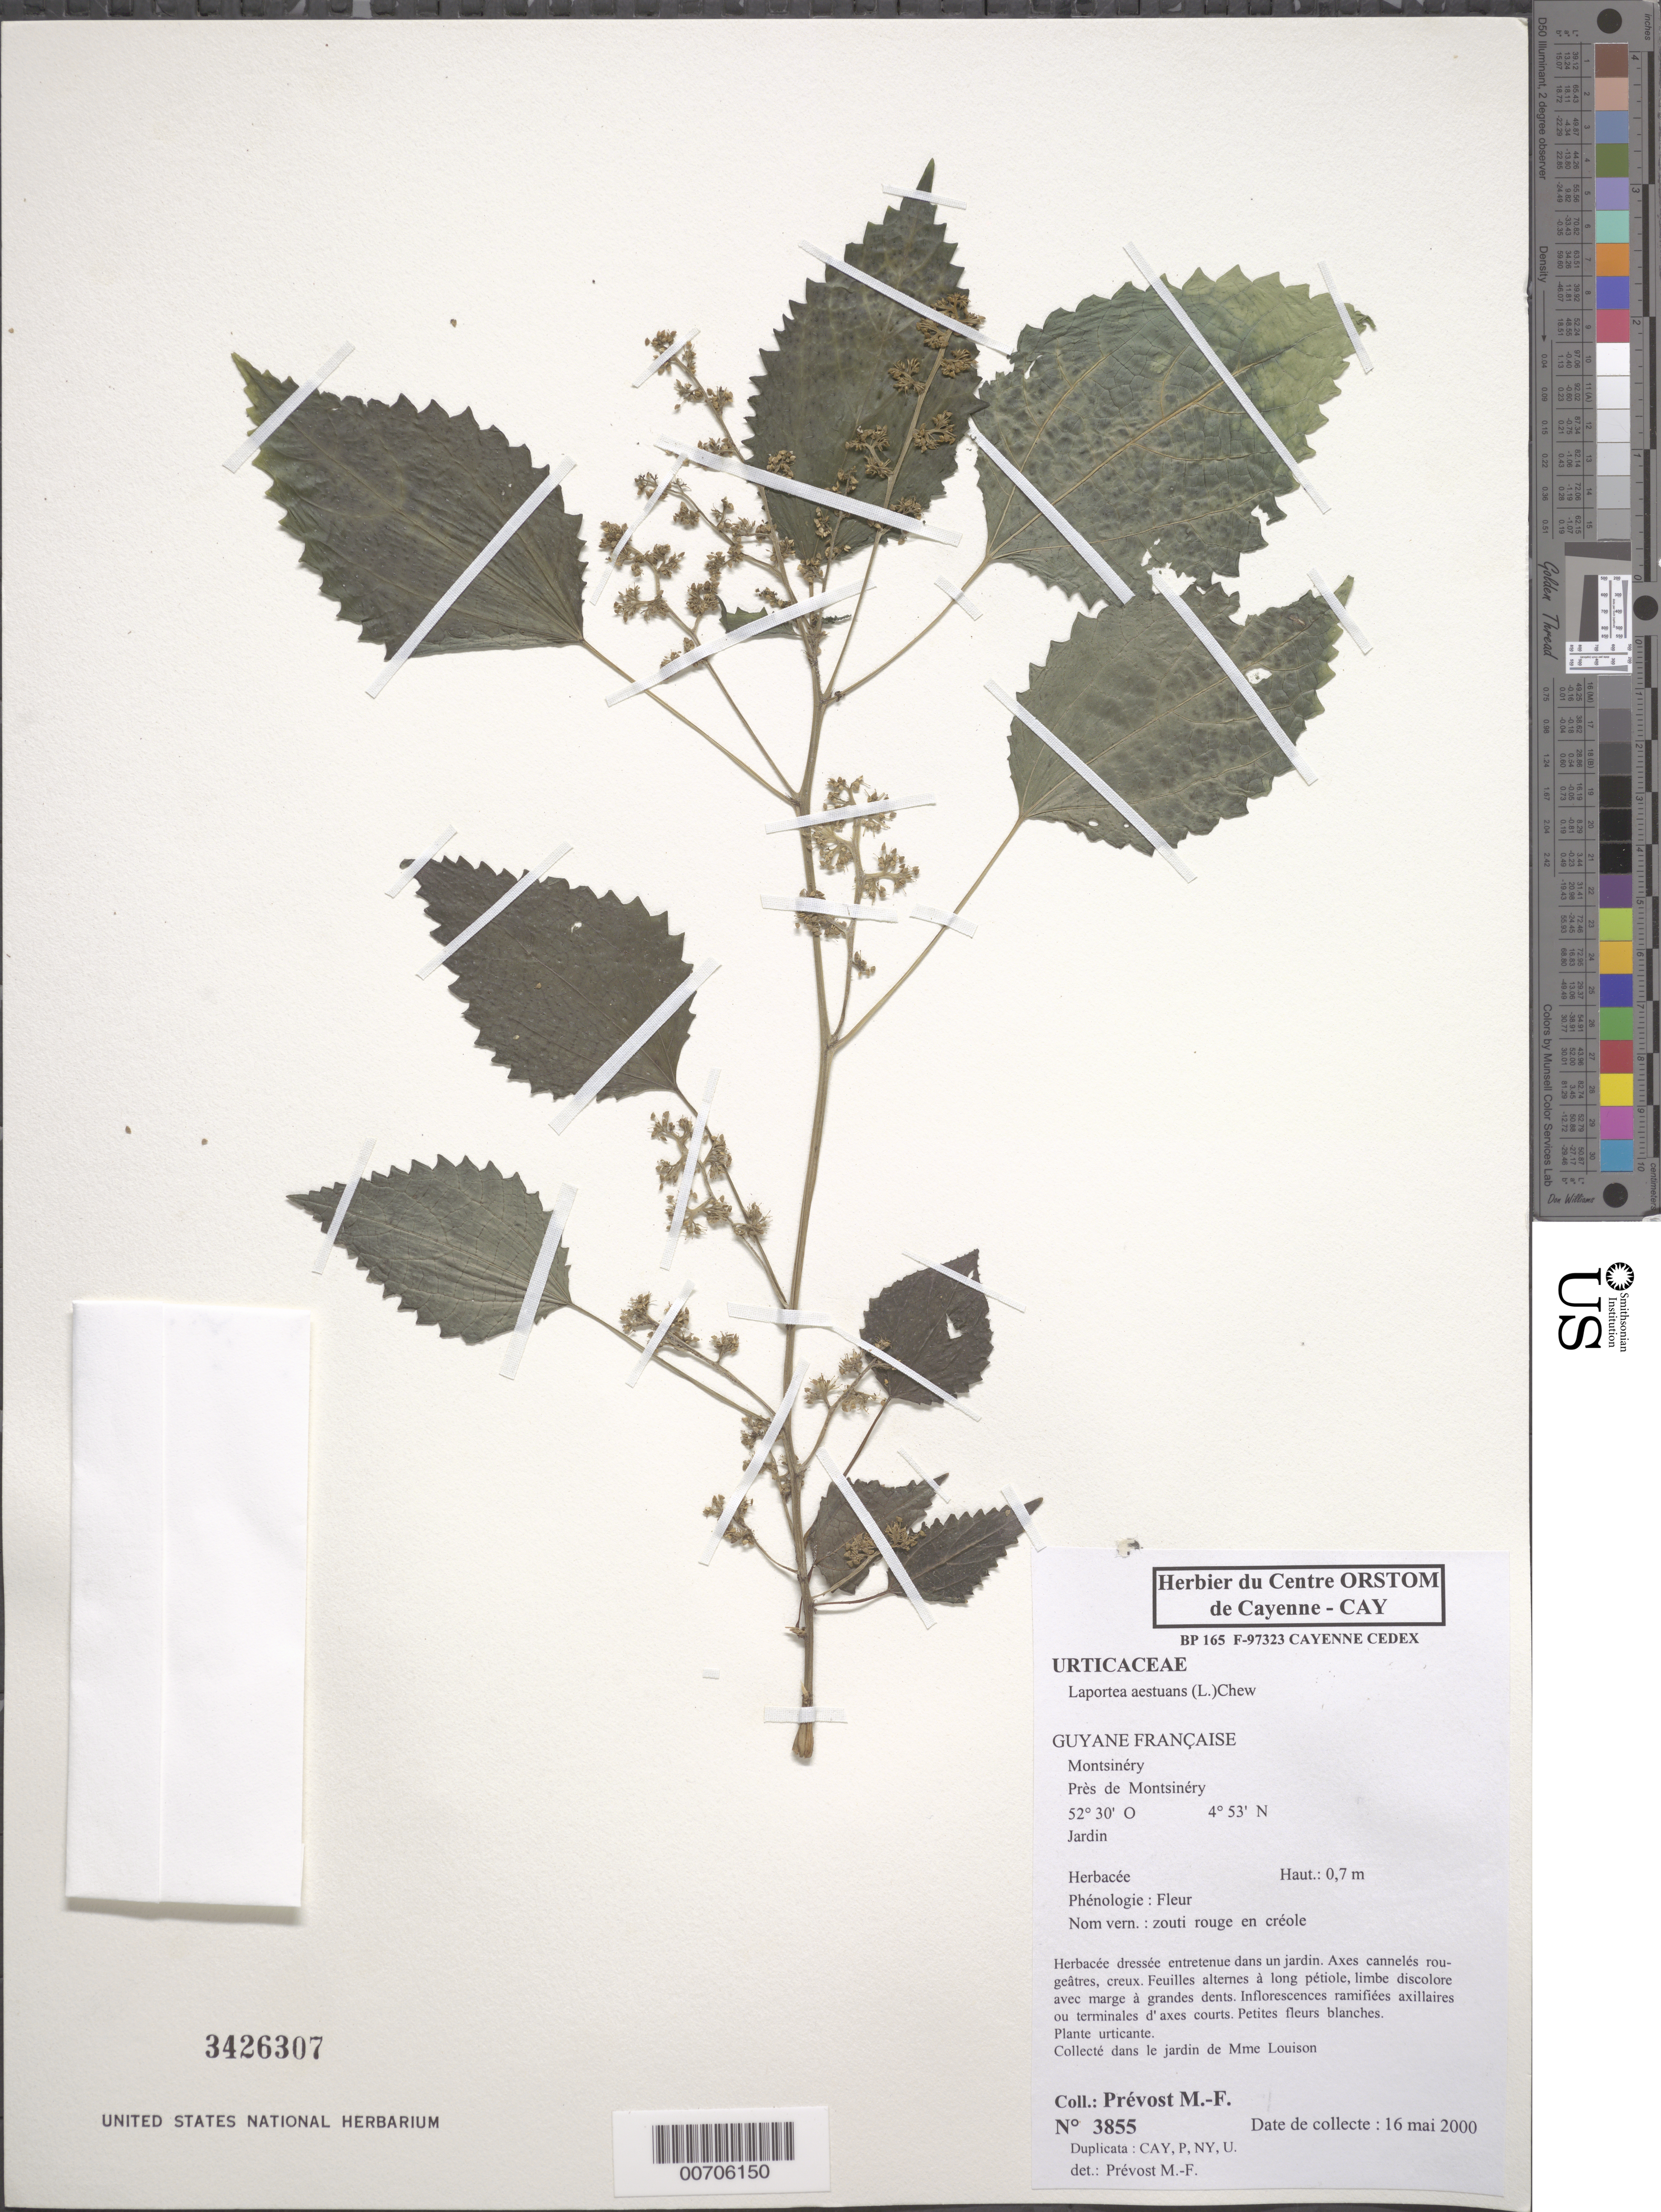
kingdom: Plantae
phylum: Tracheophyta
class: Magnoliopsida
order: Rosales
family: Urticaceae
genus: Laportea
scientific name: Laportea aestuans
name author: (L.) Chew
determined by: Prévost, M.-F.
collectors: M.-F. Prévost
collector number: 3855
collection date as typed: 16-May-00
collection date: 2000-05-16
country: French Guiana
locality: Montsinéry, Prés de Montsinéry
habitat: Garden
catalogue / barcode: US 3426307